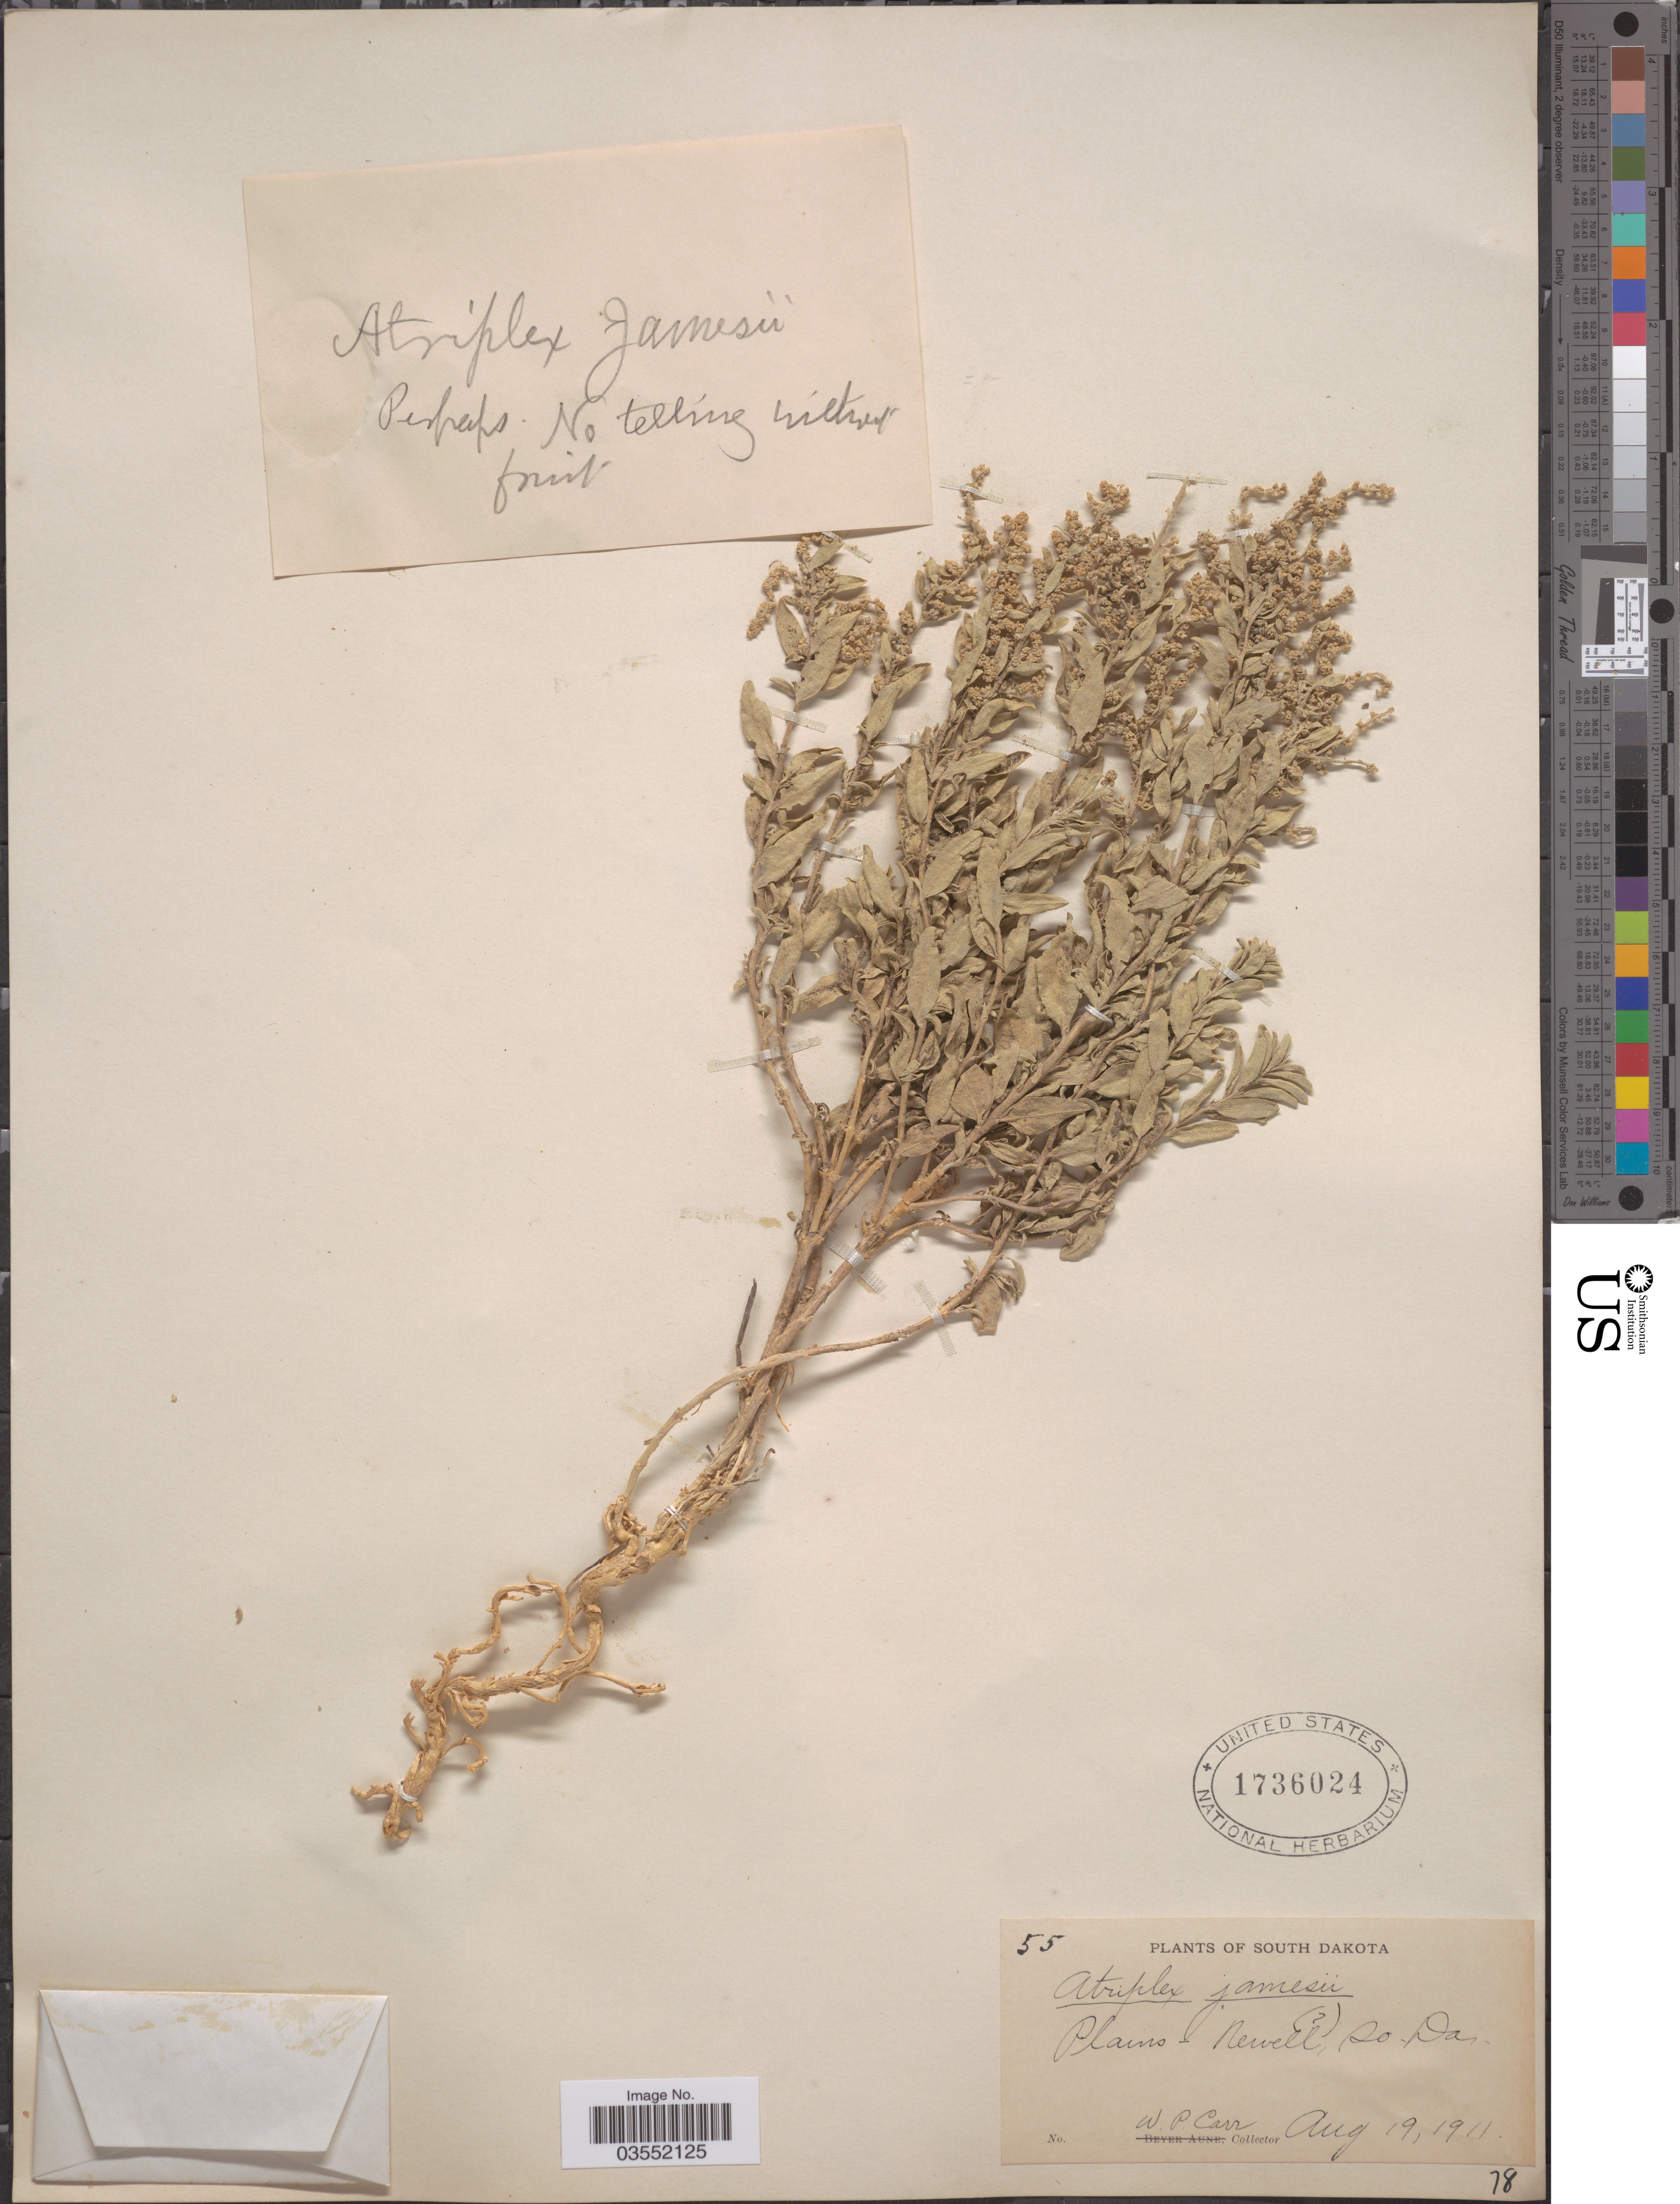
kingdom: Plantae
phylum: Tracheophyta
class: Magnoliopsida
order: Caryophyllales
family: Amaranthaceae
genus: Atriplex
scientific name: Atriplex jonesii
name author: Standl.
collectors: W. Carr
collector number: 55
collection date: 1911-08-19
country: United States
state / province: South Dakota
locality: Plains - Newell.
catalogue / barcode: US 1736024